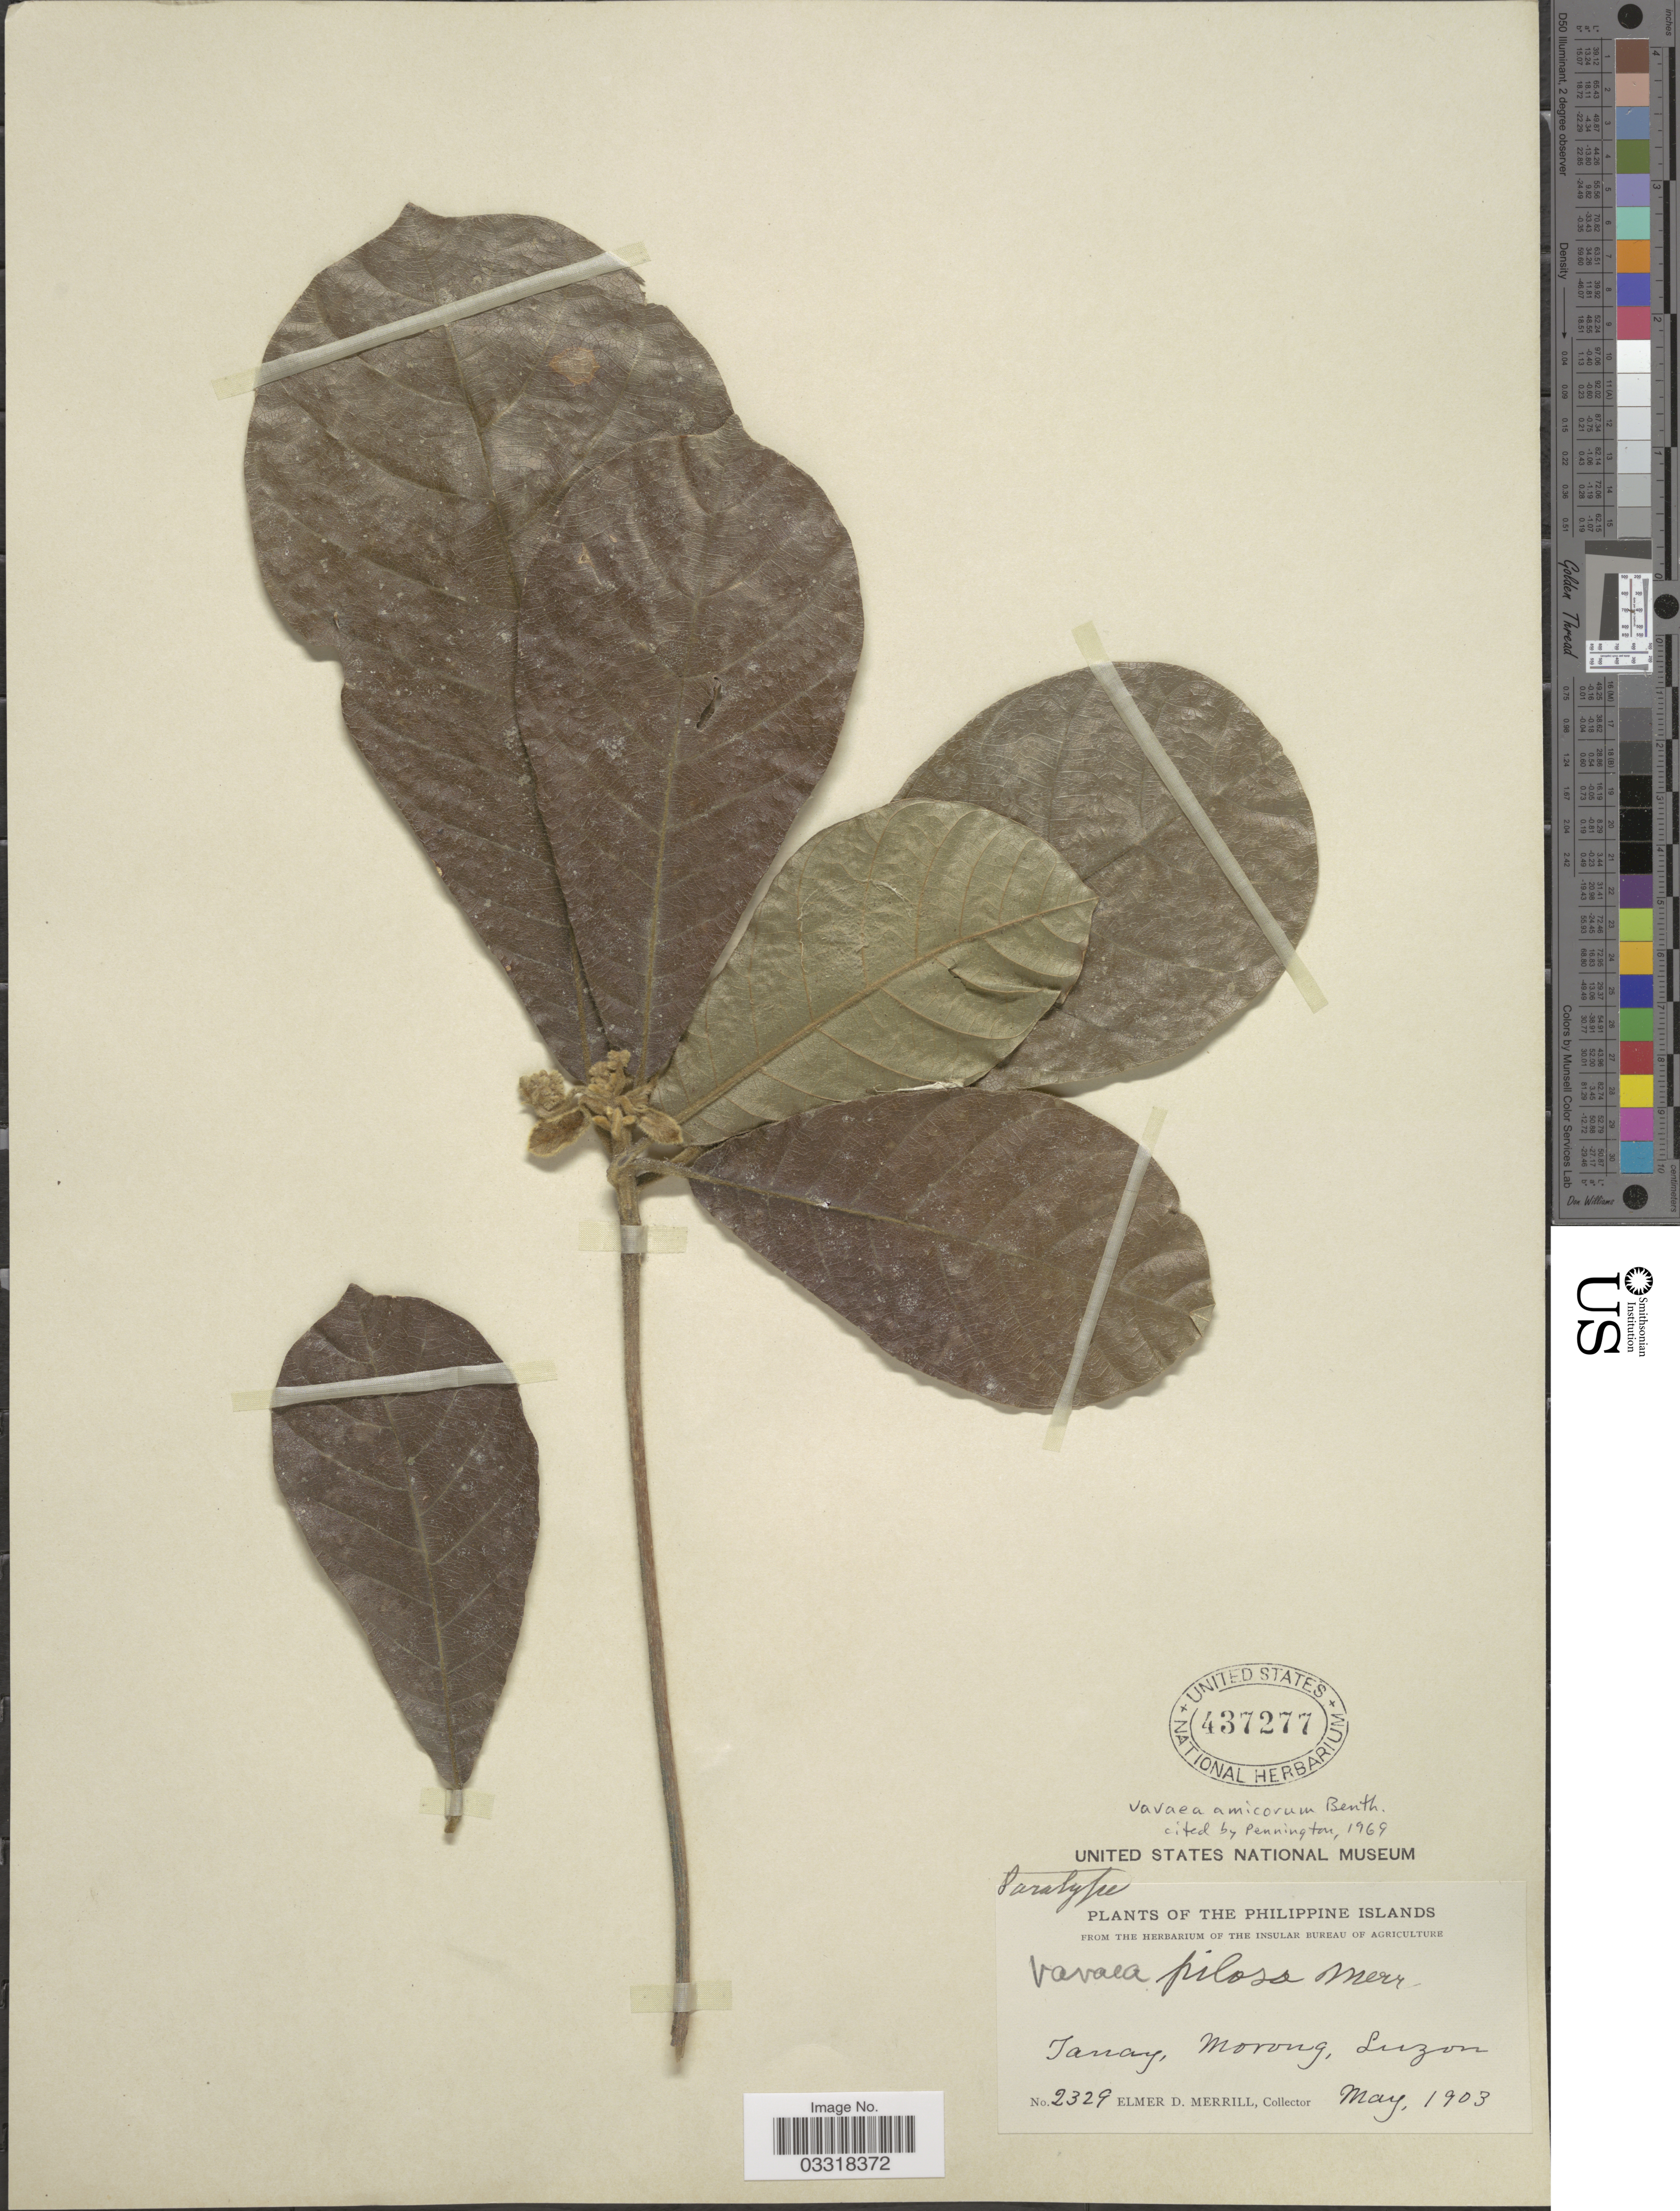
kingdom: Plantae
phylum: Tracheophyta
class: Magnoliopsida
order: Sapindales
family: Meliaceae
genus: Vavaea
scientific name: Vavaea amicorum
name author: Benth.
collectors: E. D. Merrill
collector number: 2329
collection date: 1903-05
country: Philippines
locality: The Philippine Islands. Tanay, Morong, Luzon.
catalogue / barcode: US 437277